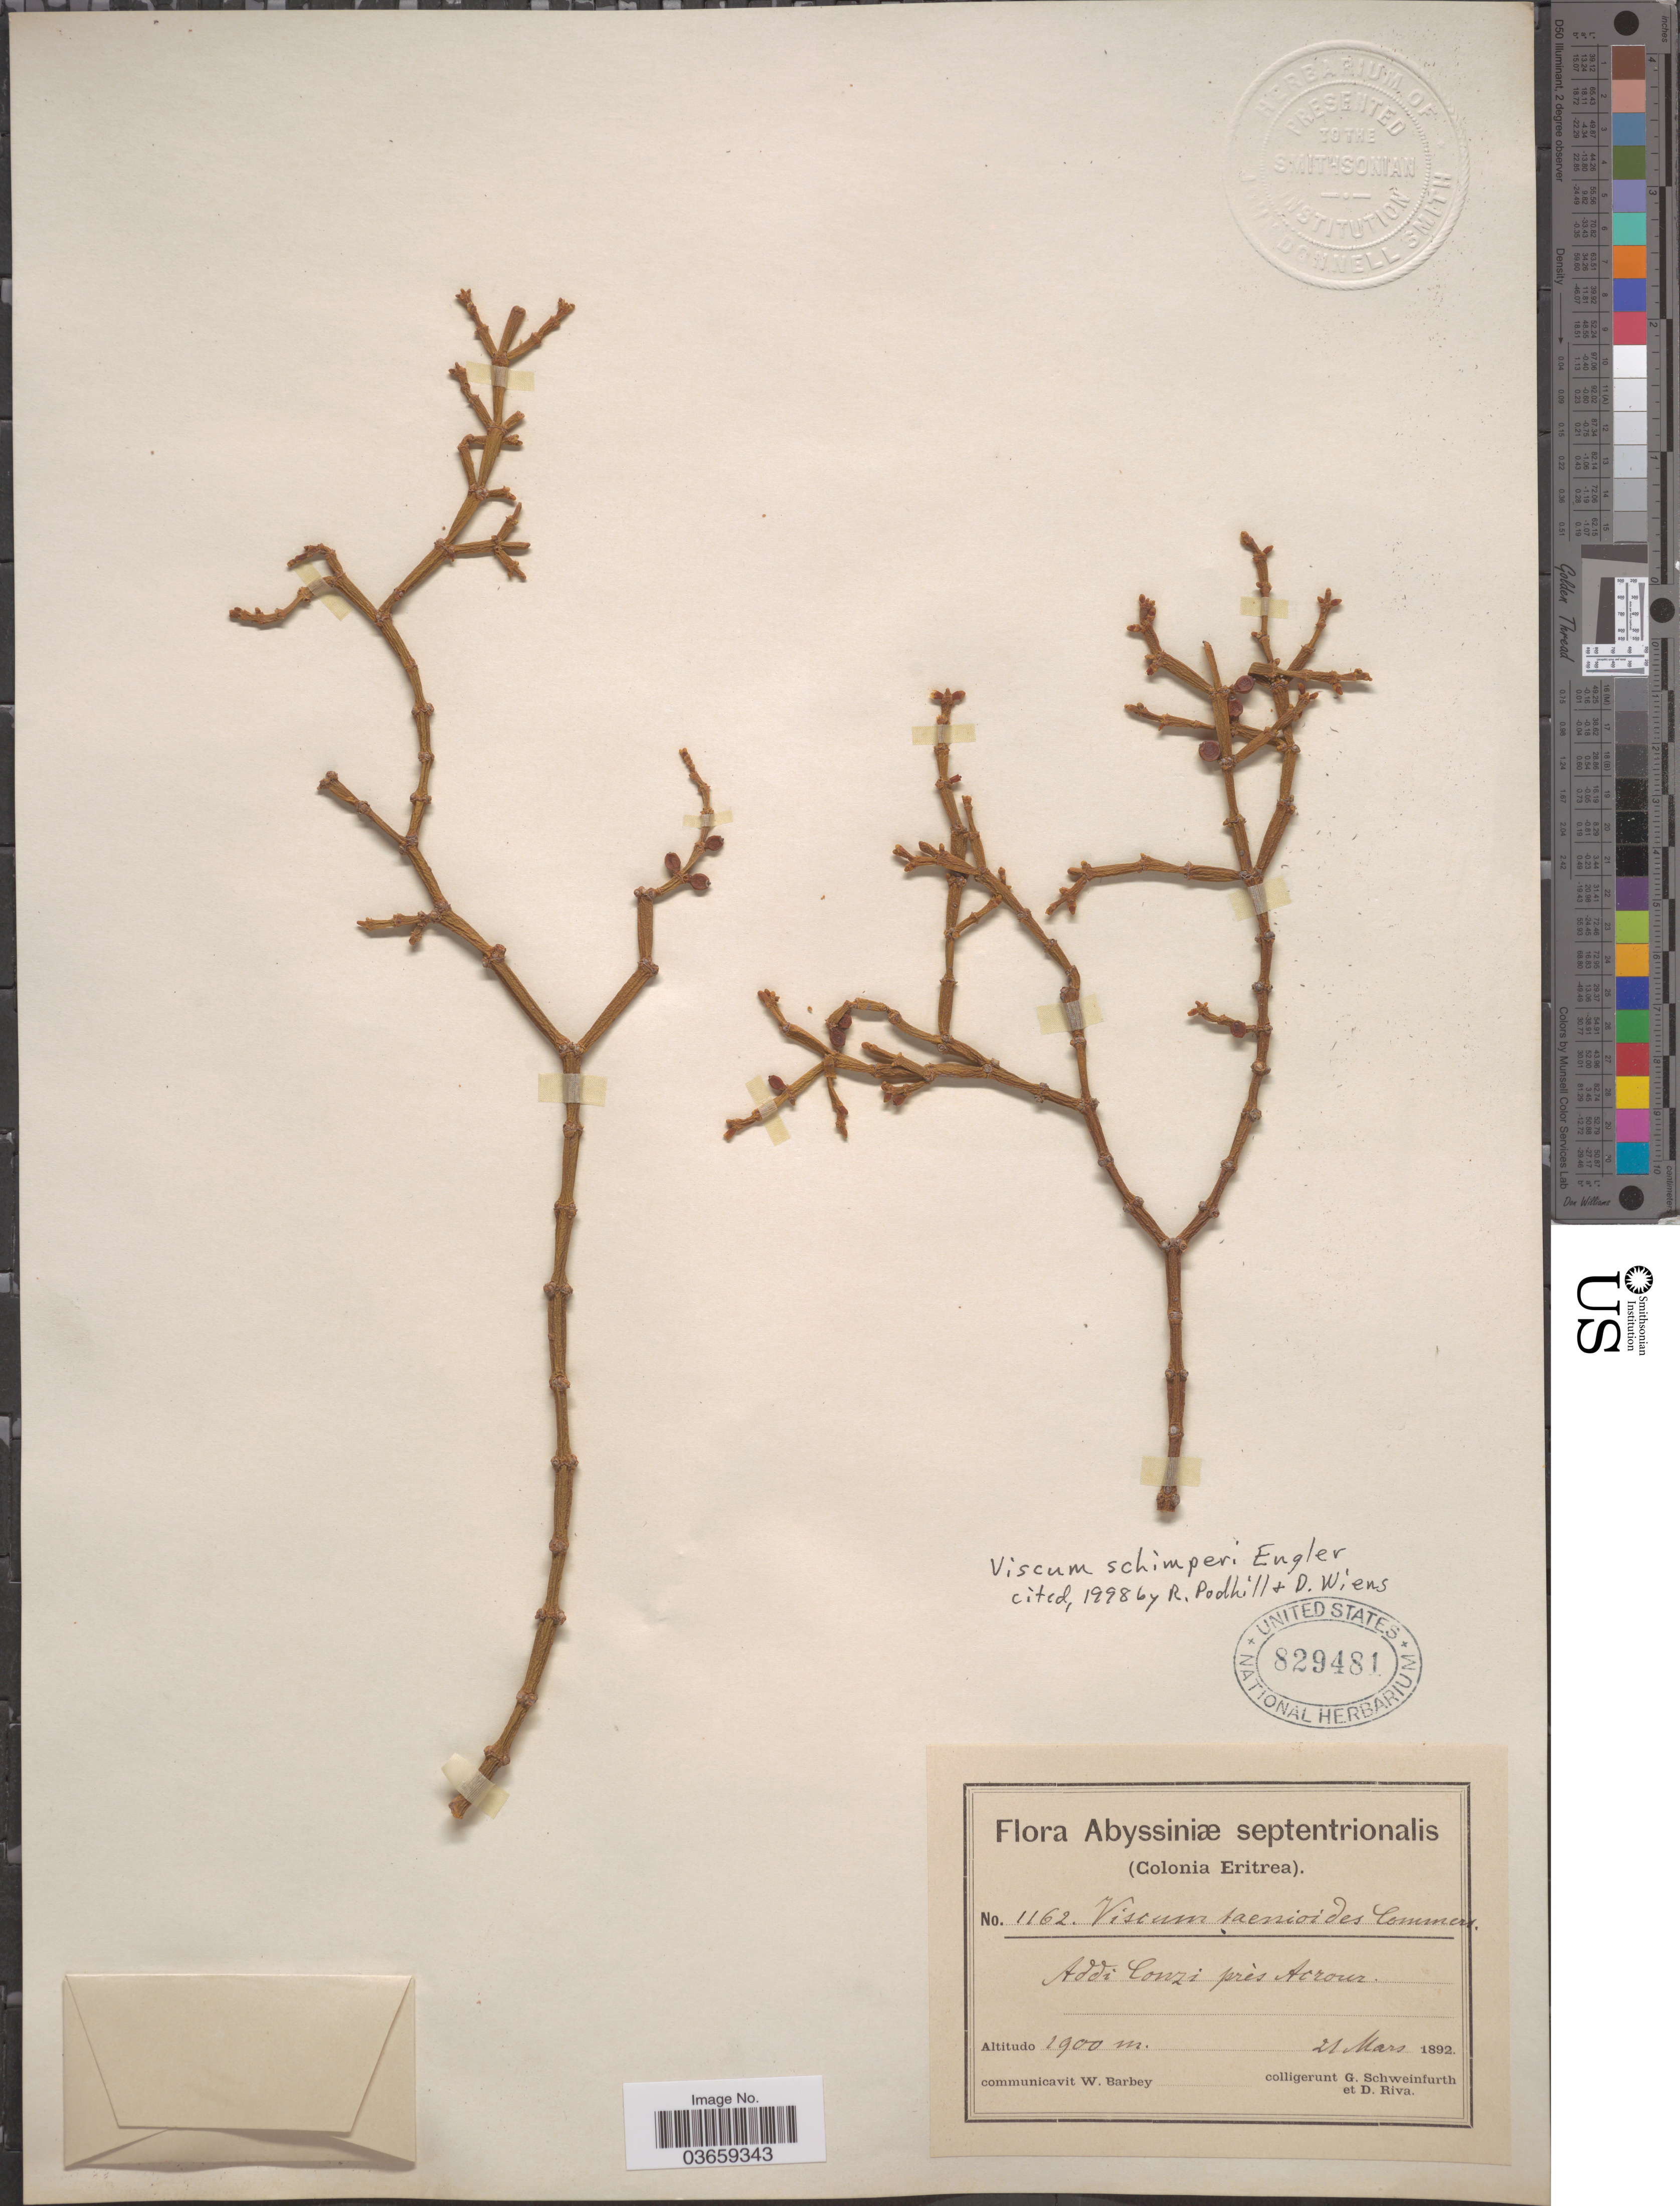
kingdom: Plantae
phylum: Tracheophyta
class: Magnoliopsida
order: Santalales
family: Viscaceae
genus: Viscum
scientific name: Viscum schimperi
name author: Engl.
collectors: G. A. Schweinfurth (herbarium) & D. Riva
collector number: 1162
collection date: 1892-03-21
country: Eritrea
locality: Abyssiniæ septentrionalis (Colonia Eritrea). Addi Conzi près Acrour.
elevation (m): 2900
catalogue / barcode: US 829481